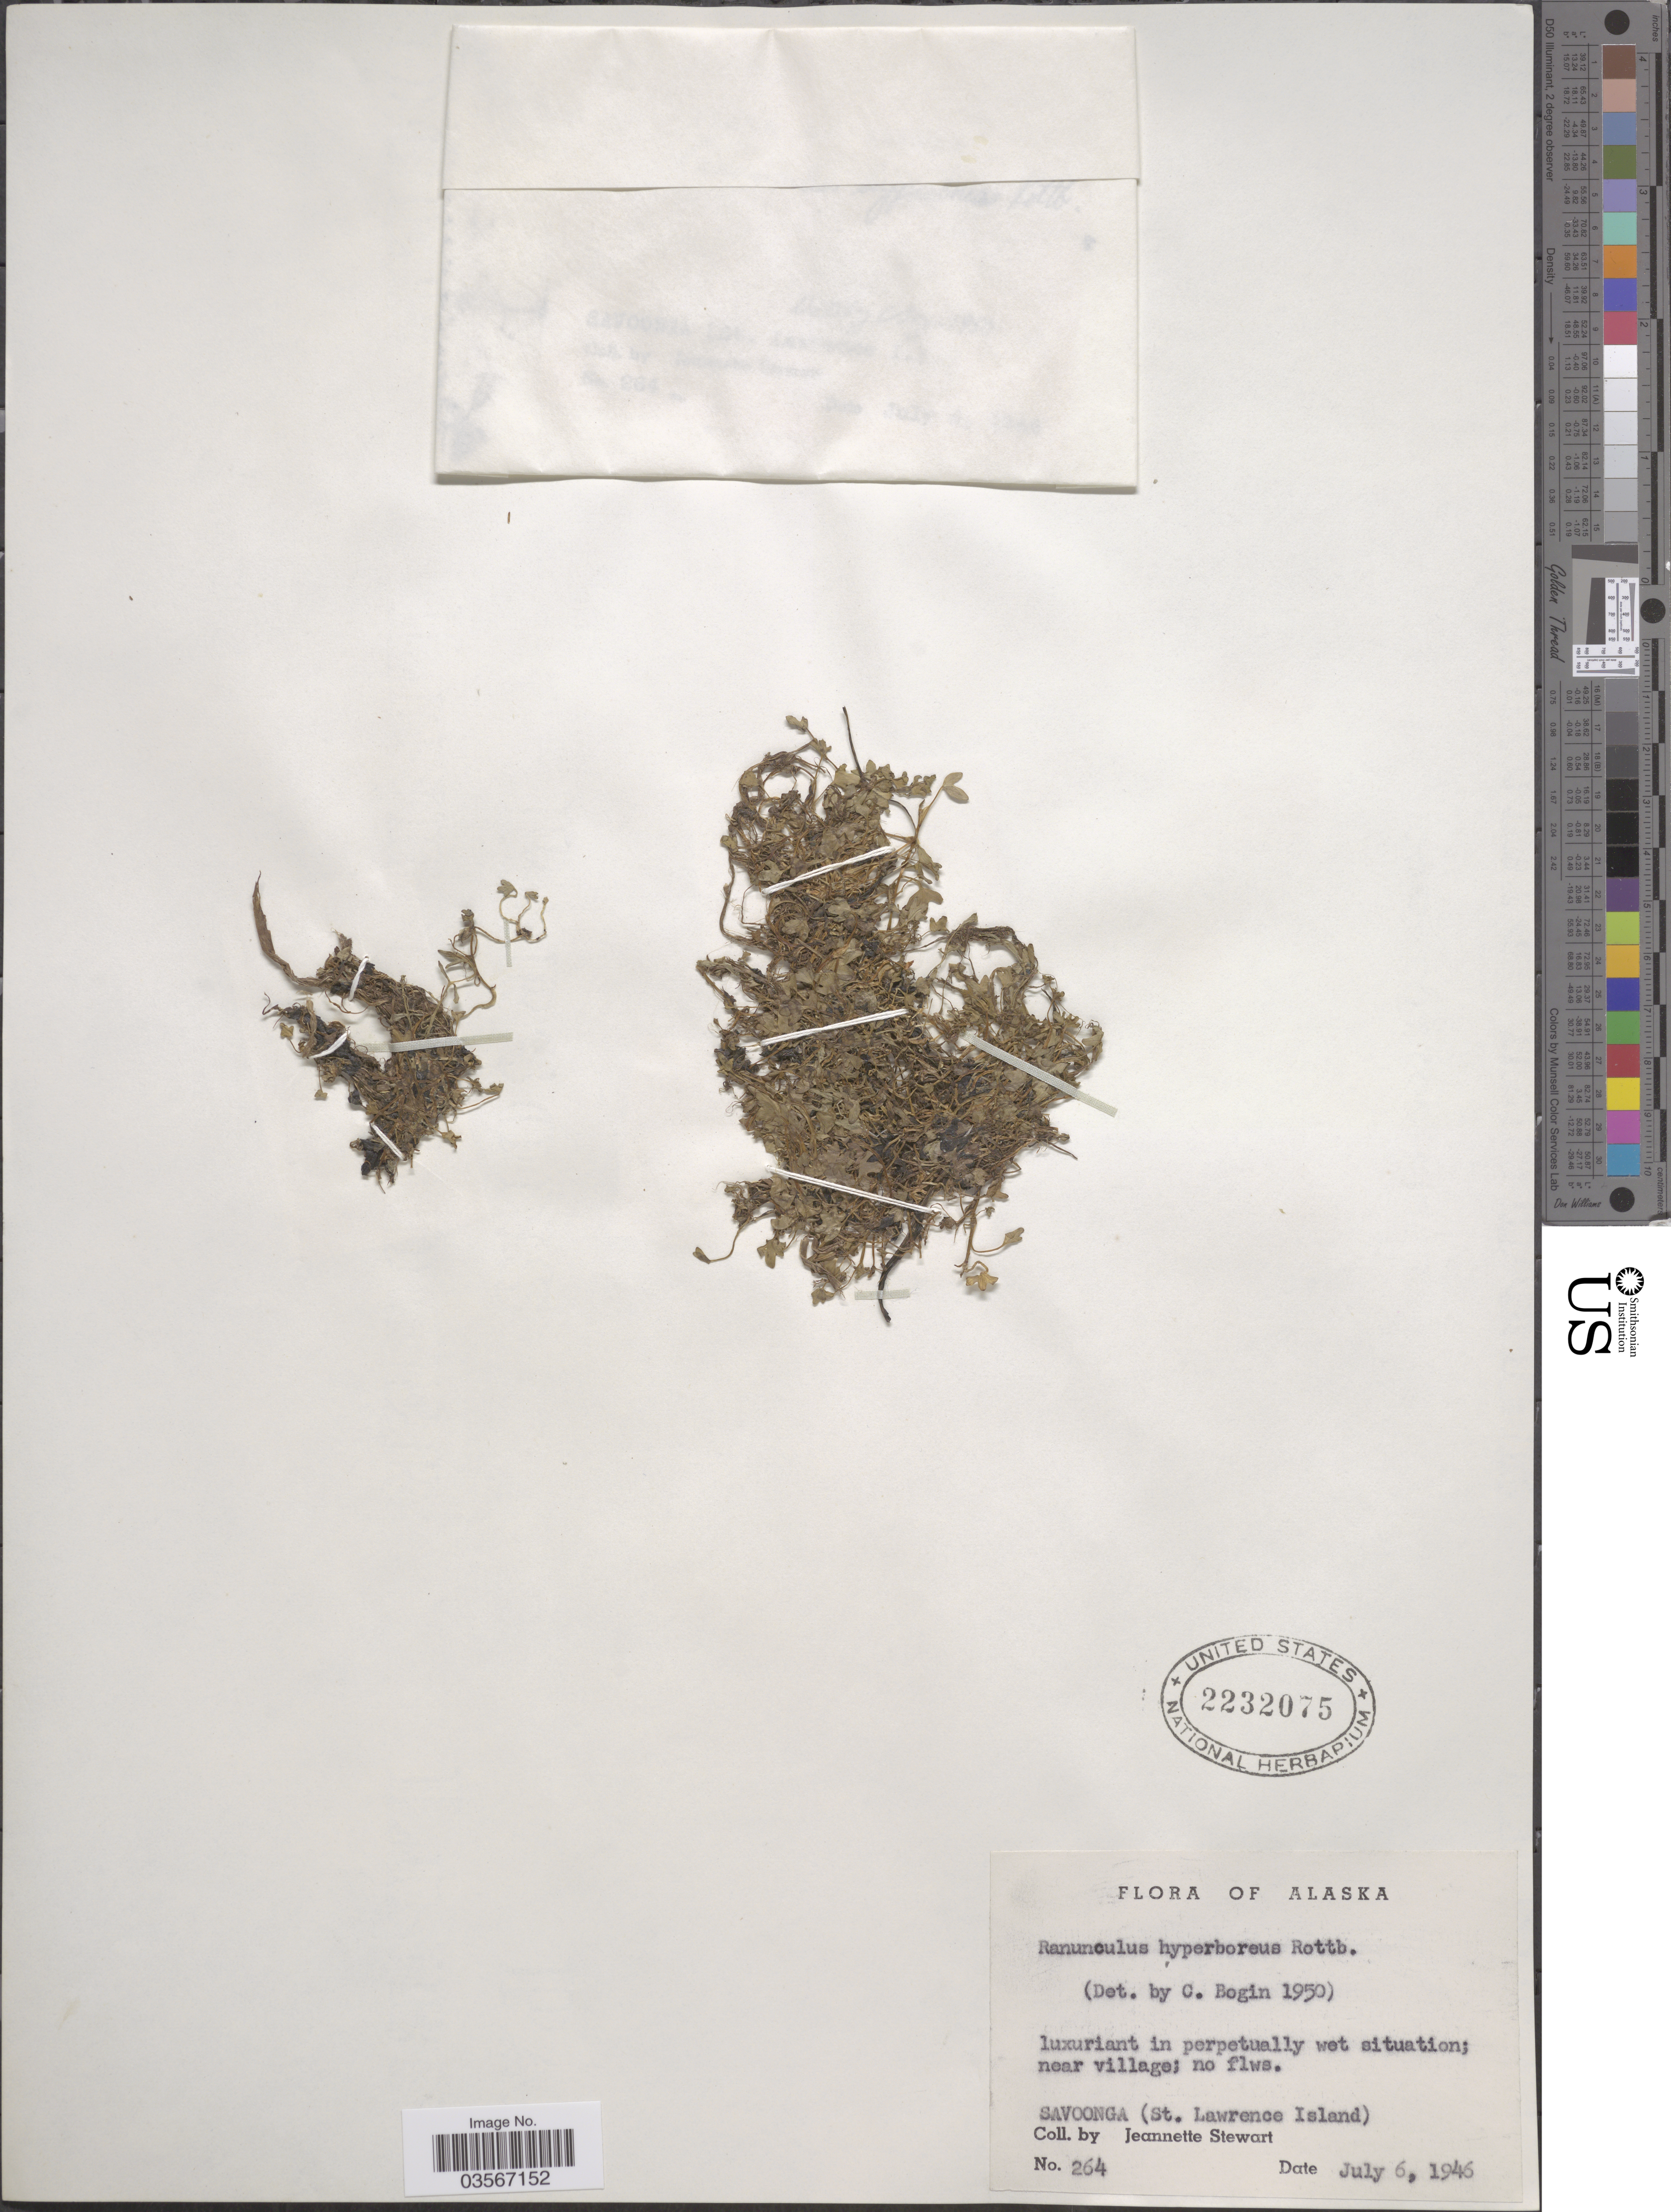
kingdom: Plantae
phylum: Tracheophyta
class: Magnoliopsida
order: Ranunculales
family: Ranunculaceae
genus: Ranunculus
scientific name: Ranunculus hyperboreus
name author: Rottb.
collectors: J. Stewart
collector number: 264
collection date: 1946-07-06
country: United States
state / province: Alaska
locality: Near village. Savoonga (St. Lawrence Island).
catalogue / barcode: US 2232075